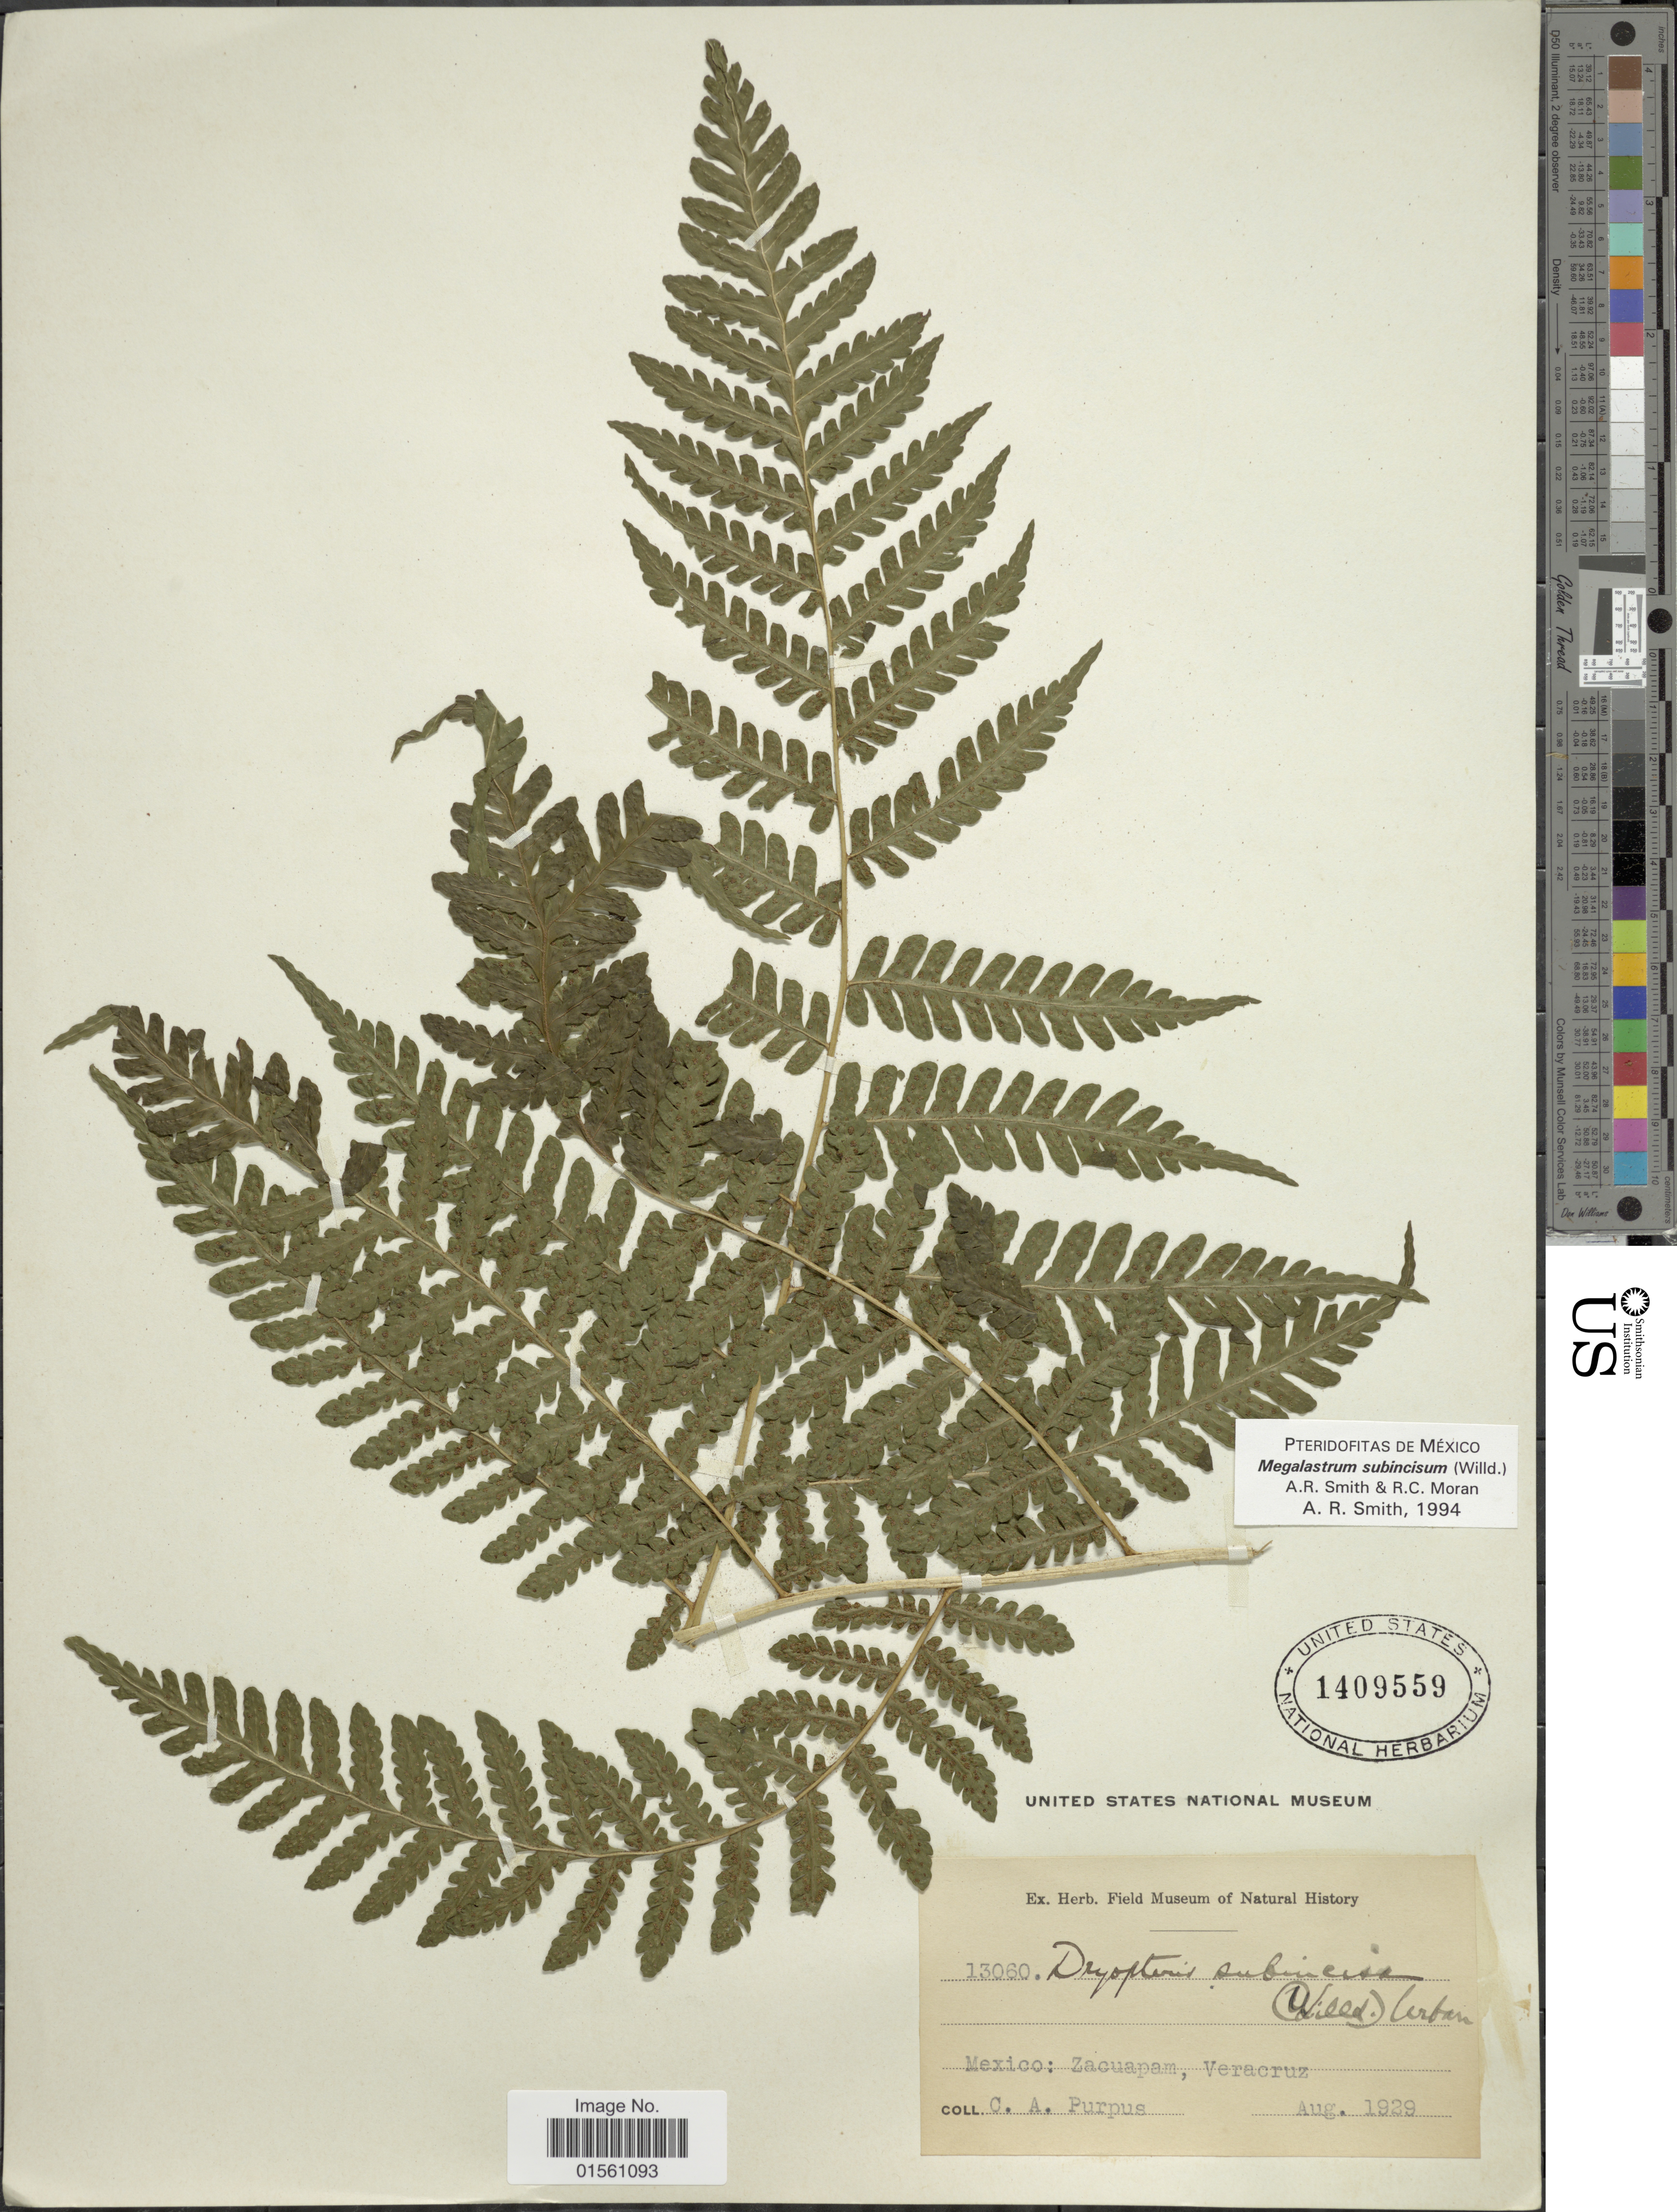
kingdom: Plantae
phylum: Tracheophyta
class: Polypodiopsida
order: Polypodiales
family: Dryopteridaceae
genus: Megalastrum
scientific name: Megalastrum subincisum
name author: (Willd.) A.R. Sm. & R.C. Moran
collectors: C. A. Purpus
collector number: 13060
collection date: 1929-08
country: Mexico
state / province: Veracruz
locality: Mexico: Zacuapam, Veracruz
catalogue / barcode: US 1409559